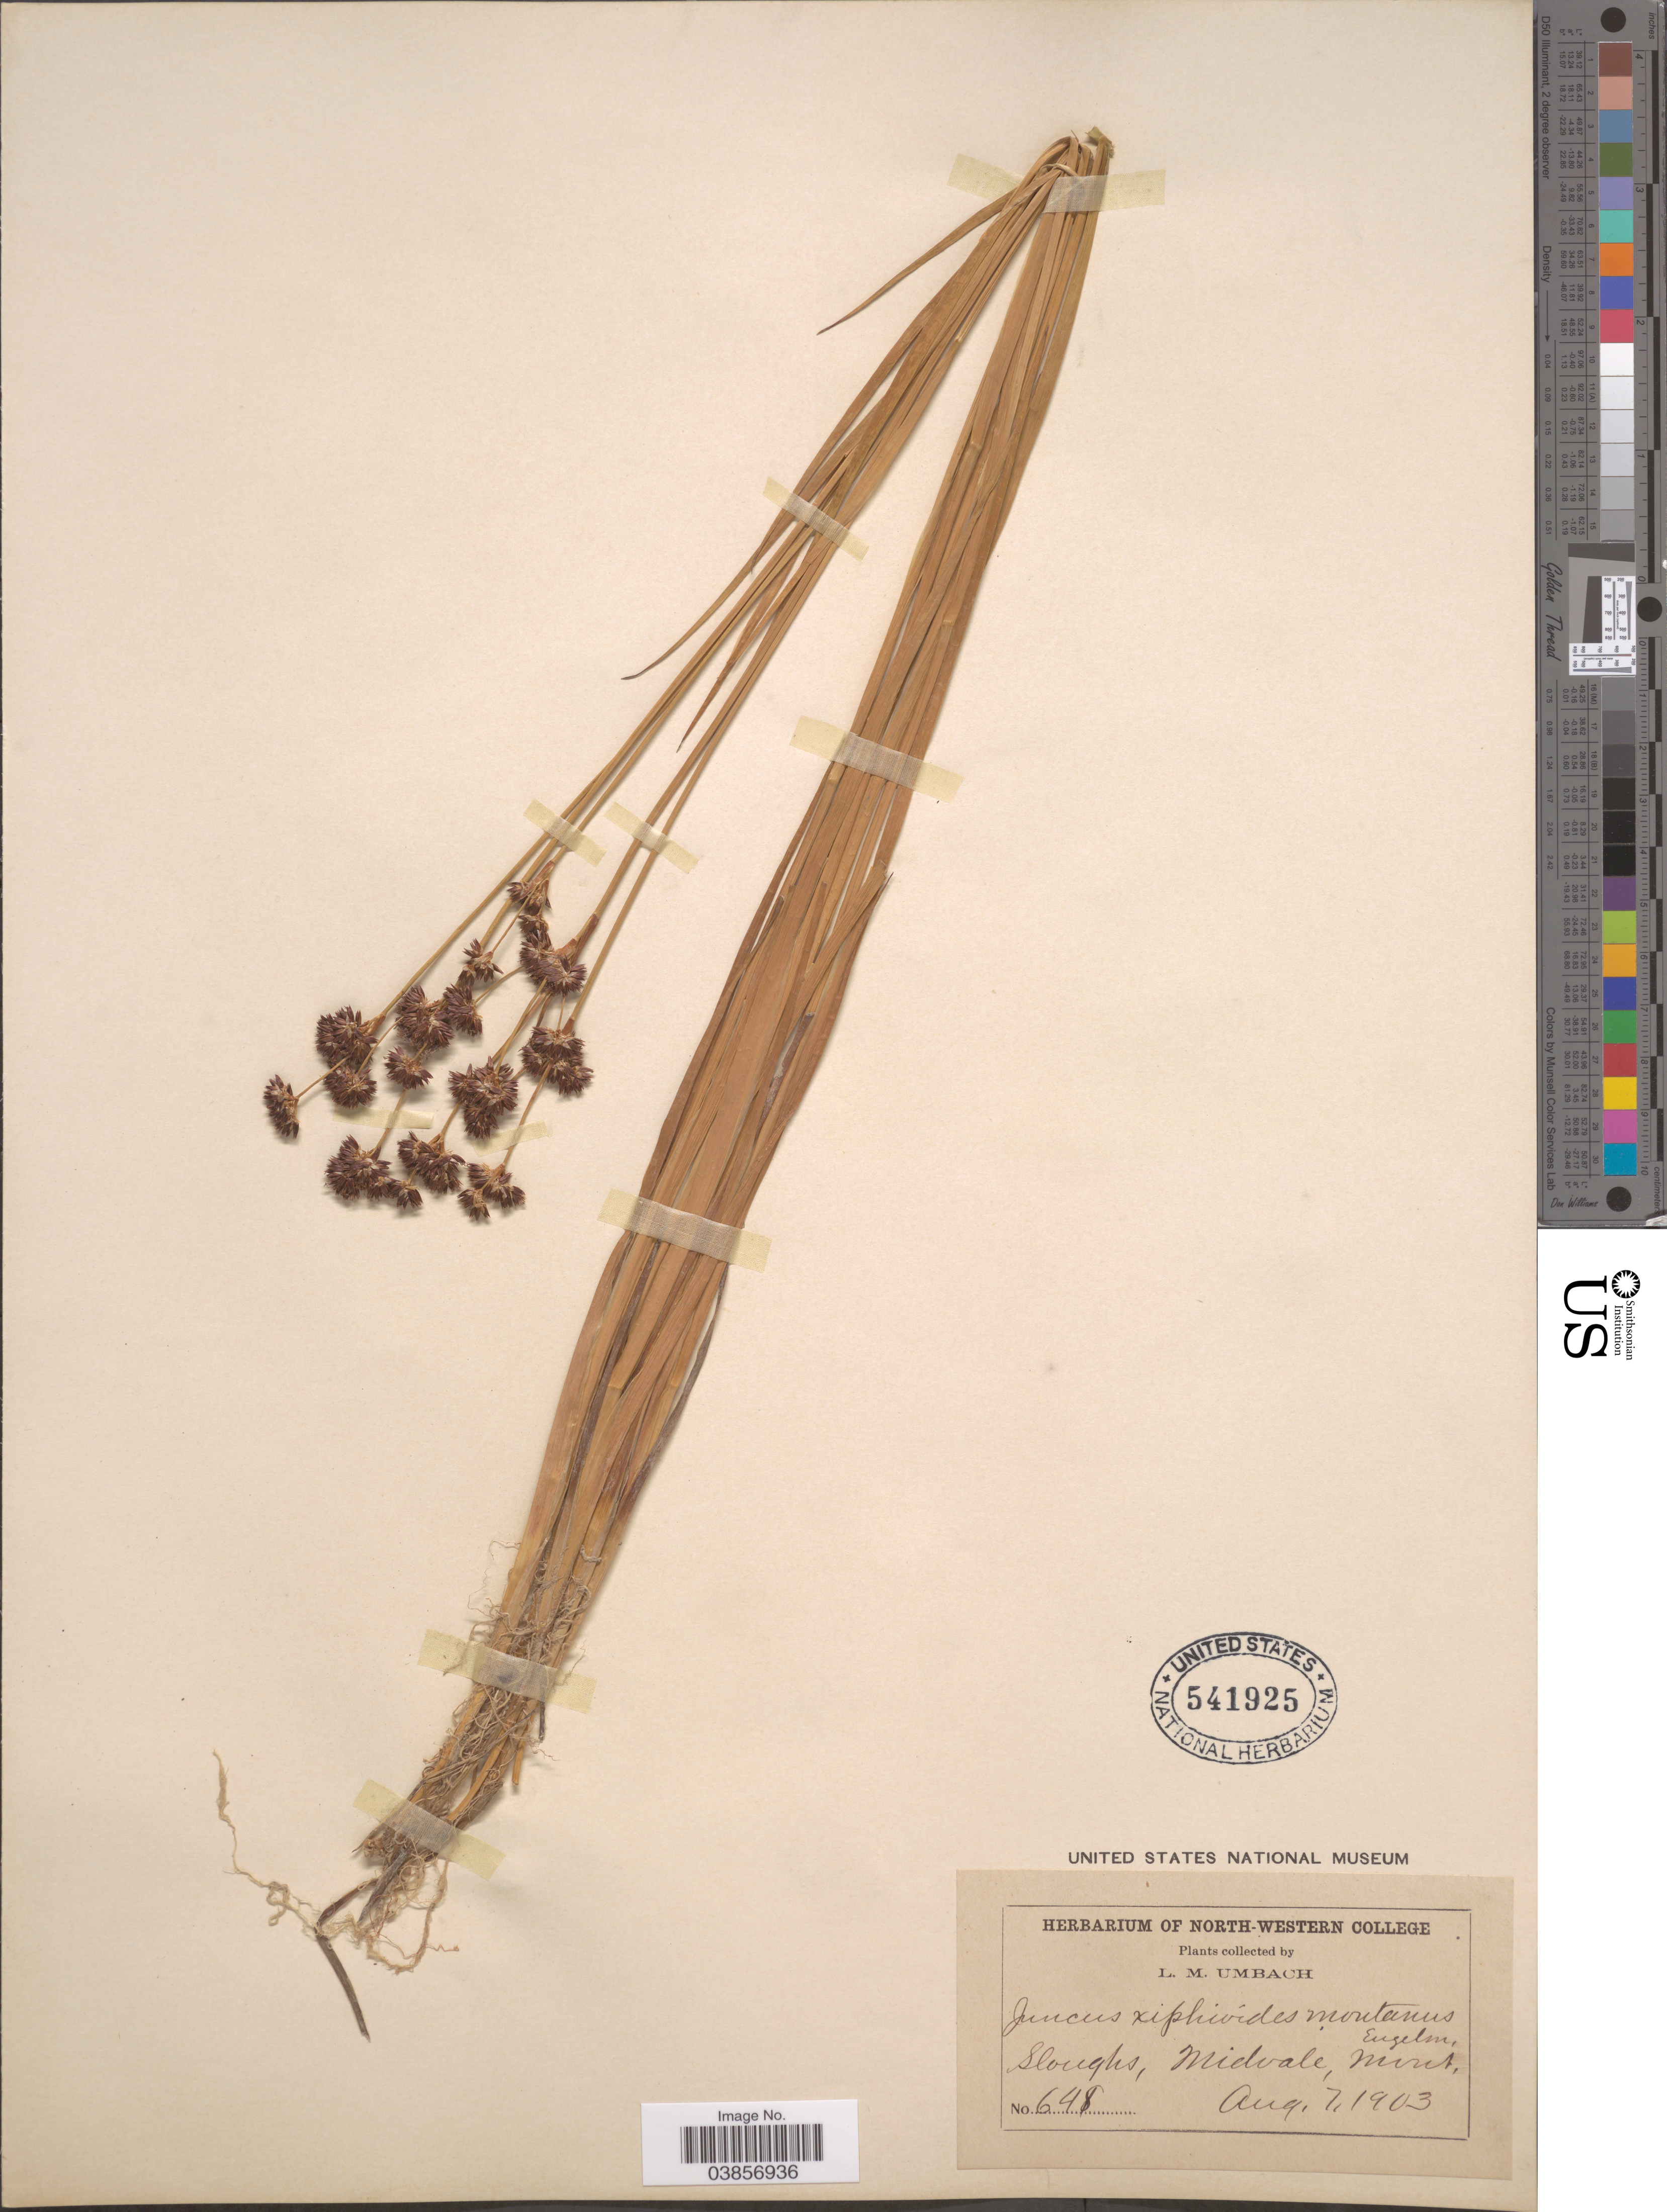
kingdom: Plantae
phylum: Tracheophyta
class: Liliopsida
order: Poales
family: Juncaceae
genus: Juncus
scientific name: Juncus saximontanus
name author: A. Nelson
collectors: L. M. Umbach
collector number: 648*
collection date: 1903-08-07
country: United States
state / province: Montana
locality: Sloughs, Midvale.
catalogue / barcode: US 541925